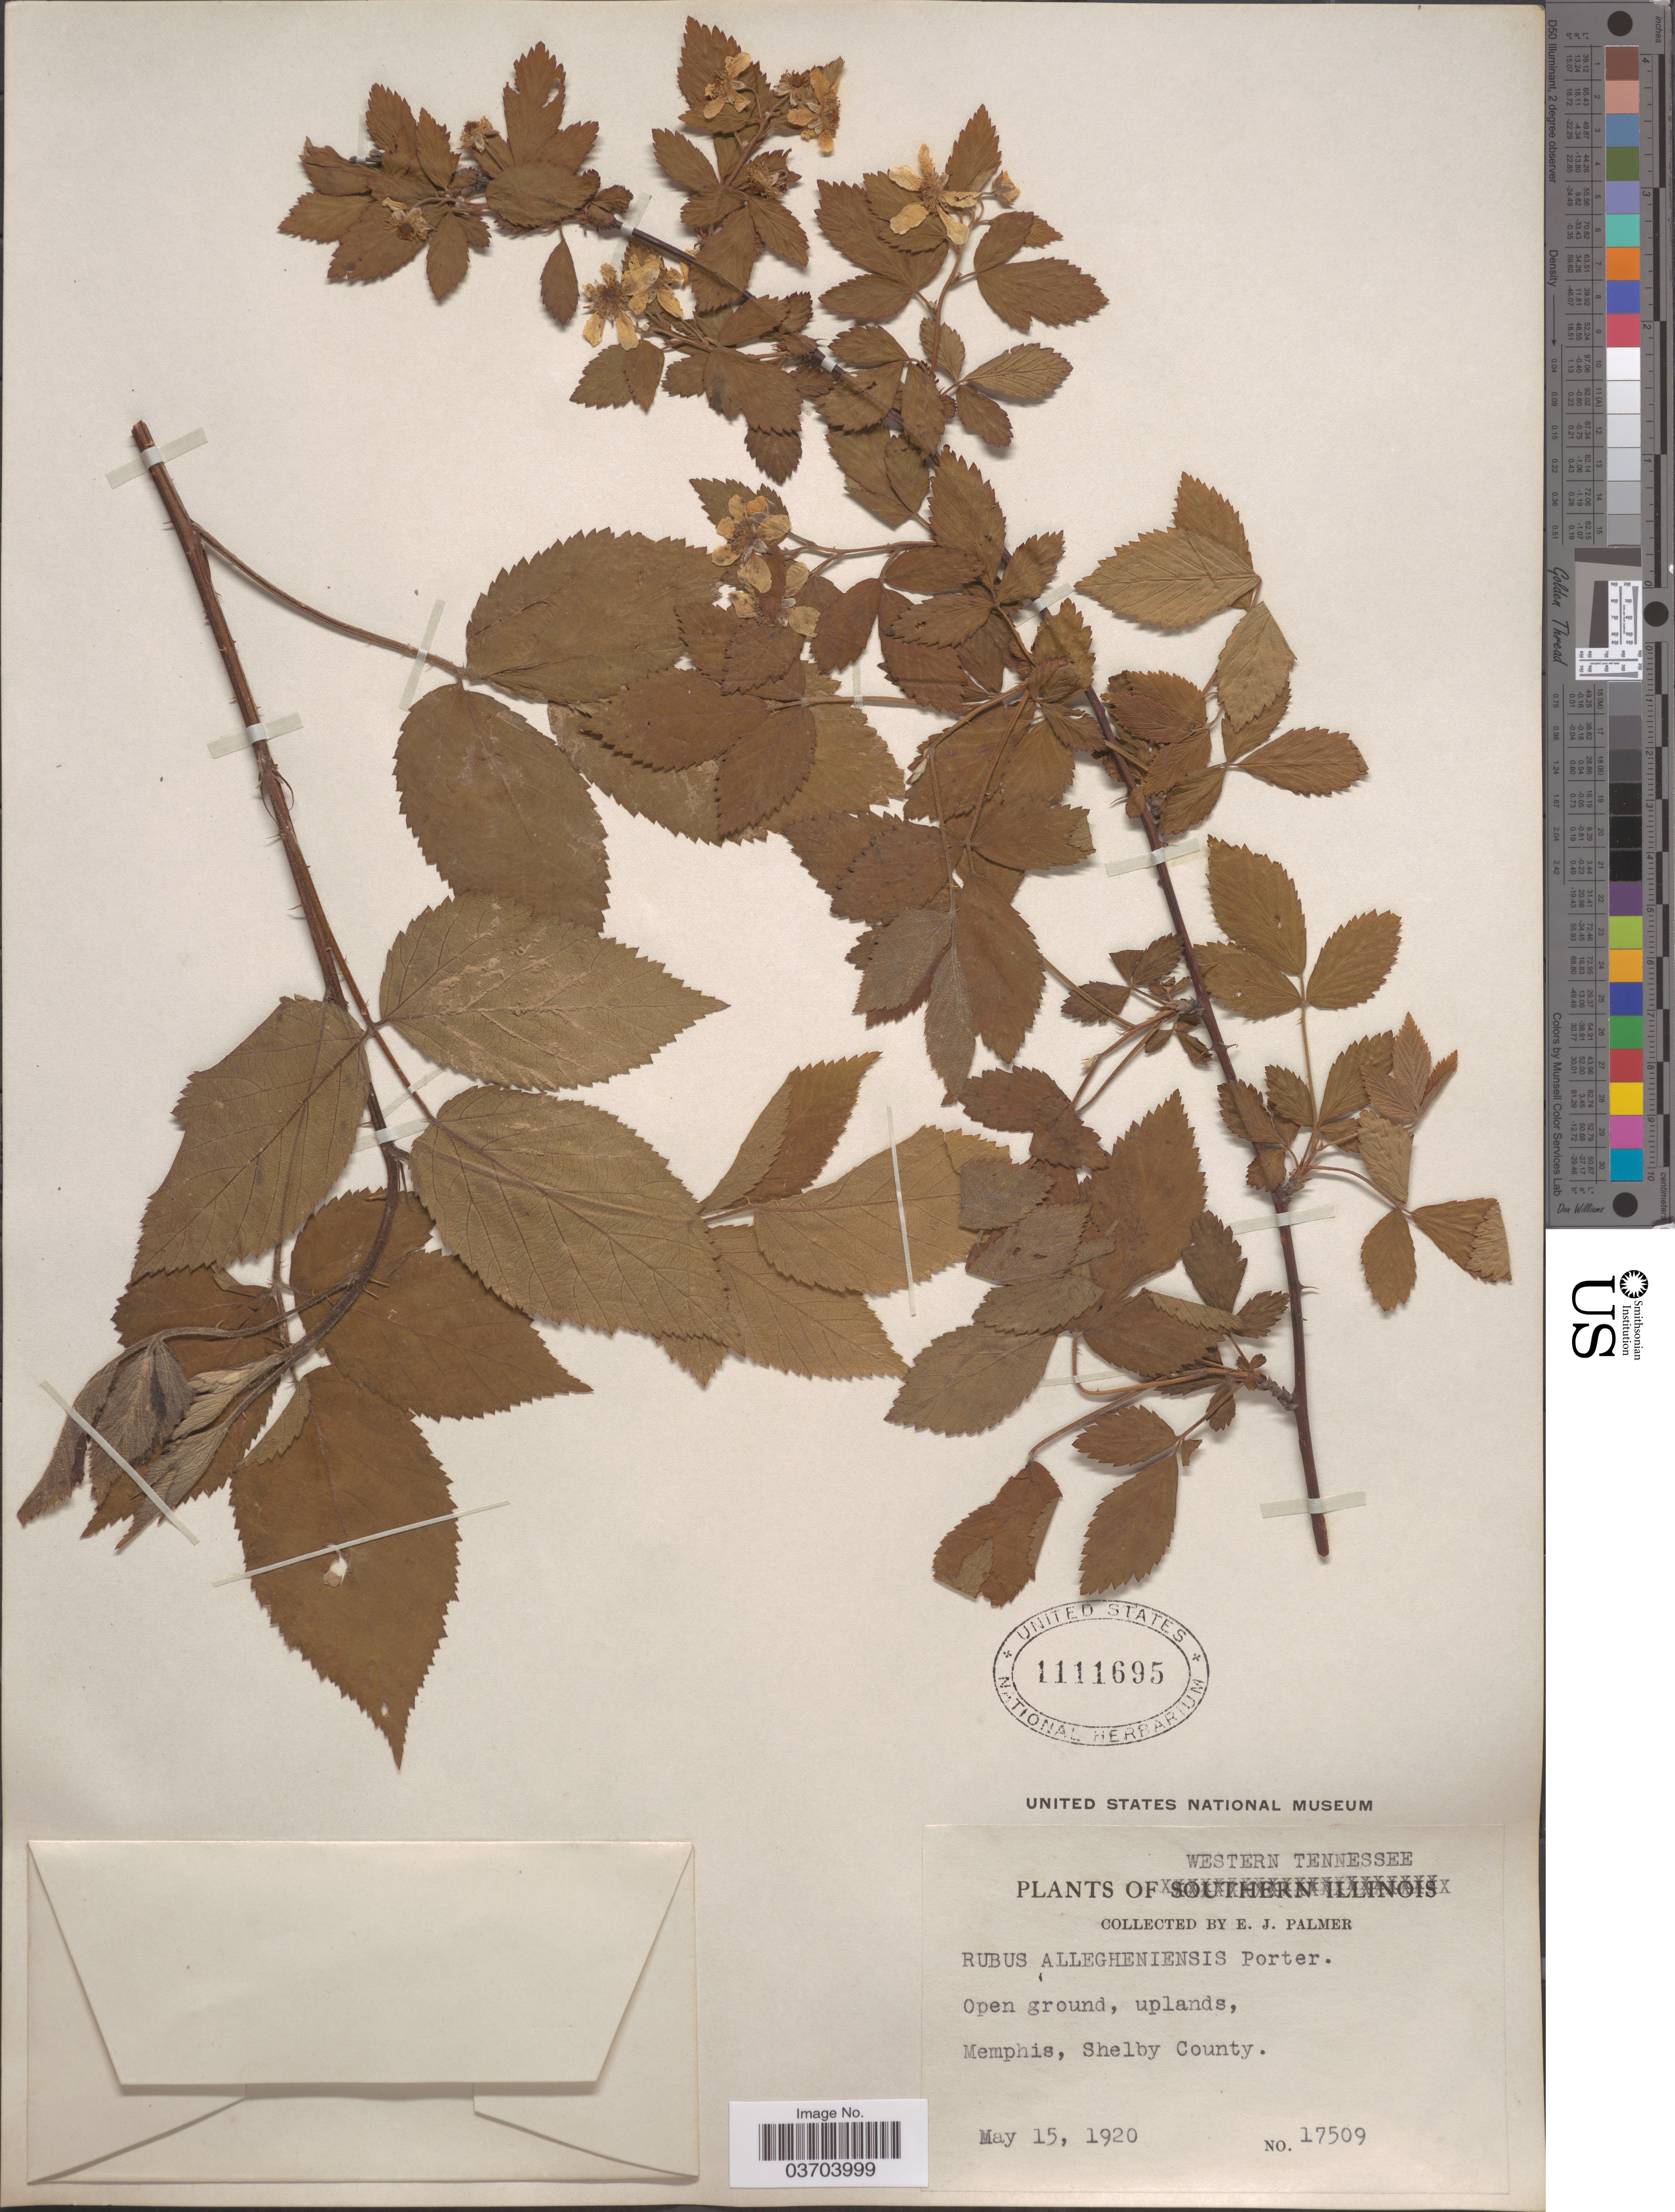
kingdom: Plantae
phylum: Tracheophyta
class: Magnoliopsida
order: Rosales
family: Rosaceae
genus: Rubus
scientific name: Rubus allegheniensis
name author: Porter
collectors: E. J. Palmer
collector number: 17509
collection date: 1920-05-15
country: United States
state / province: Tennessee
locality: Western Tennessee. Memphis, Shelby County.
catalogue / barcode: US 1111695